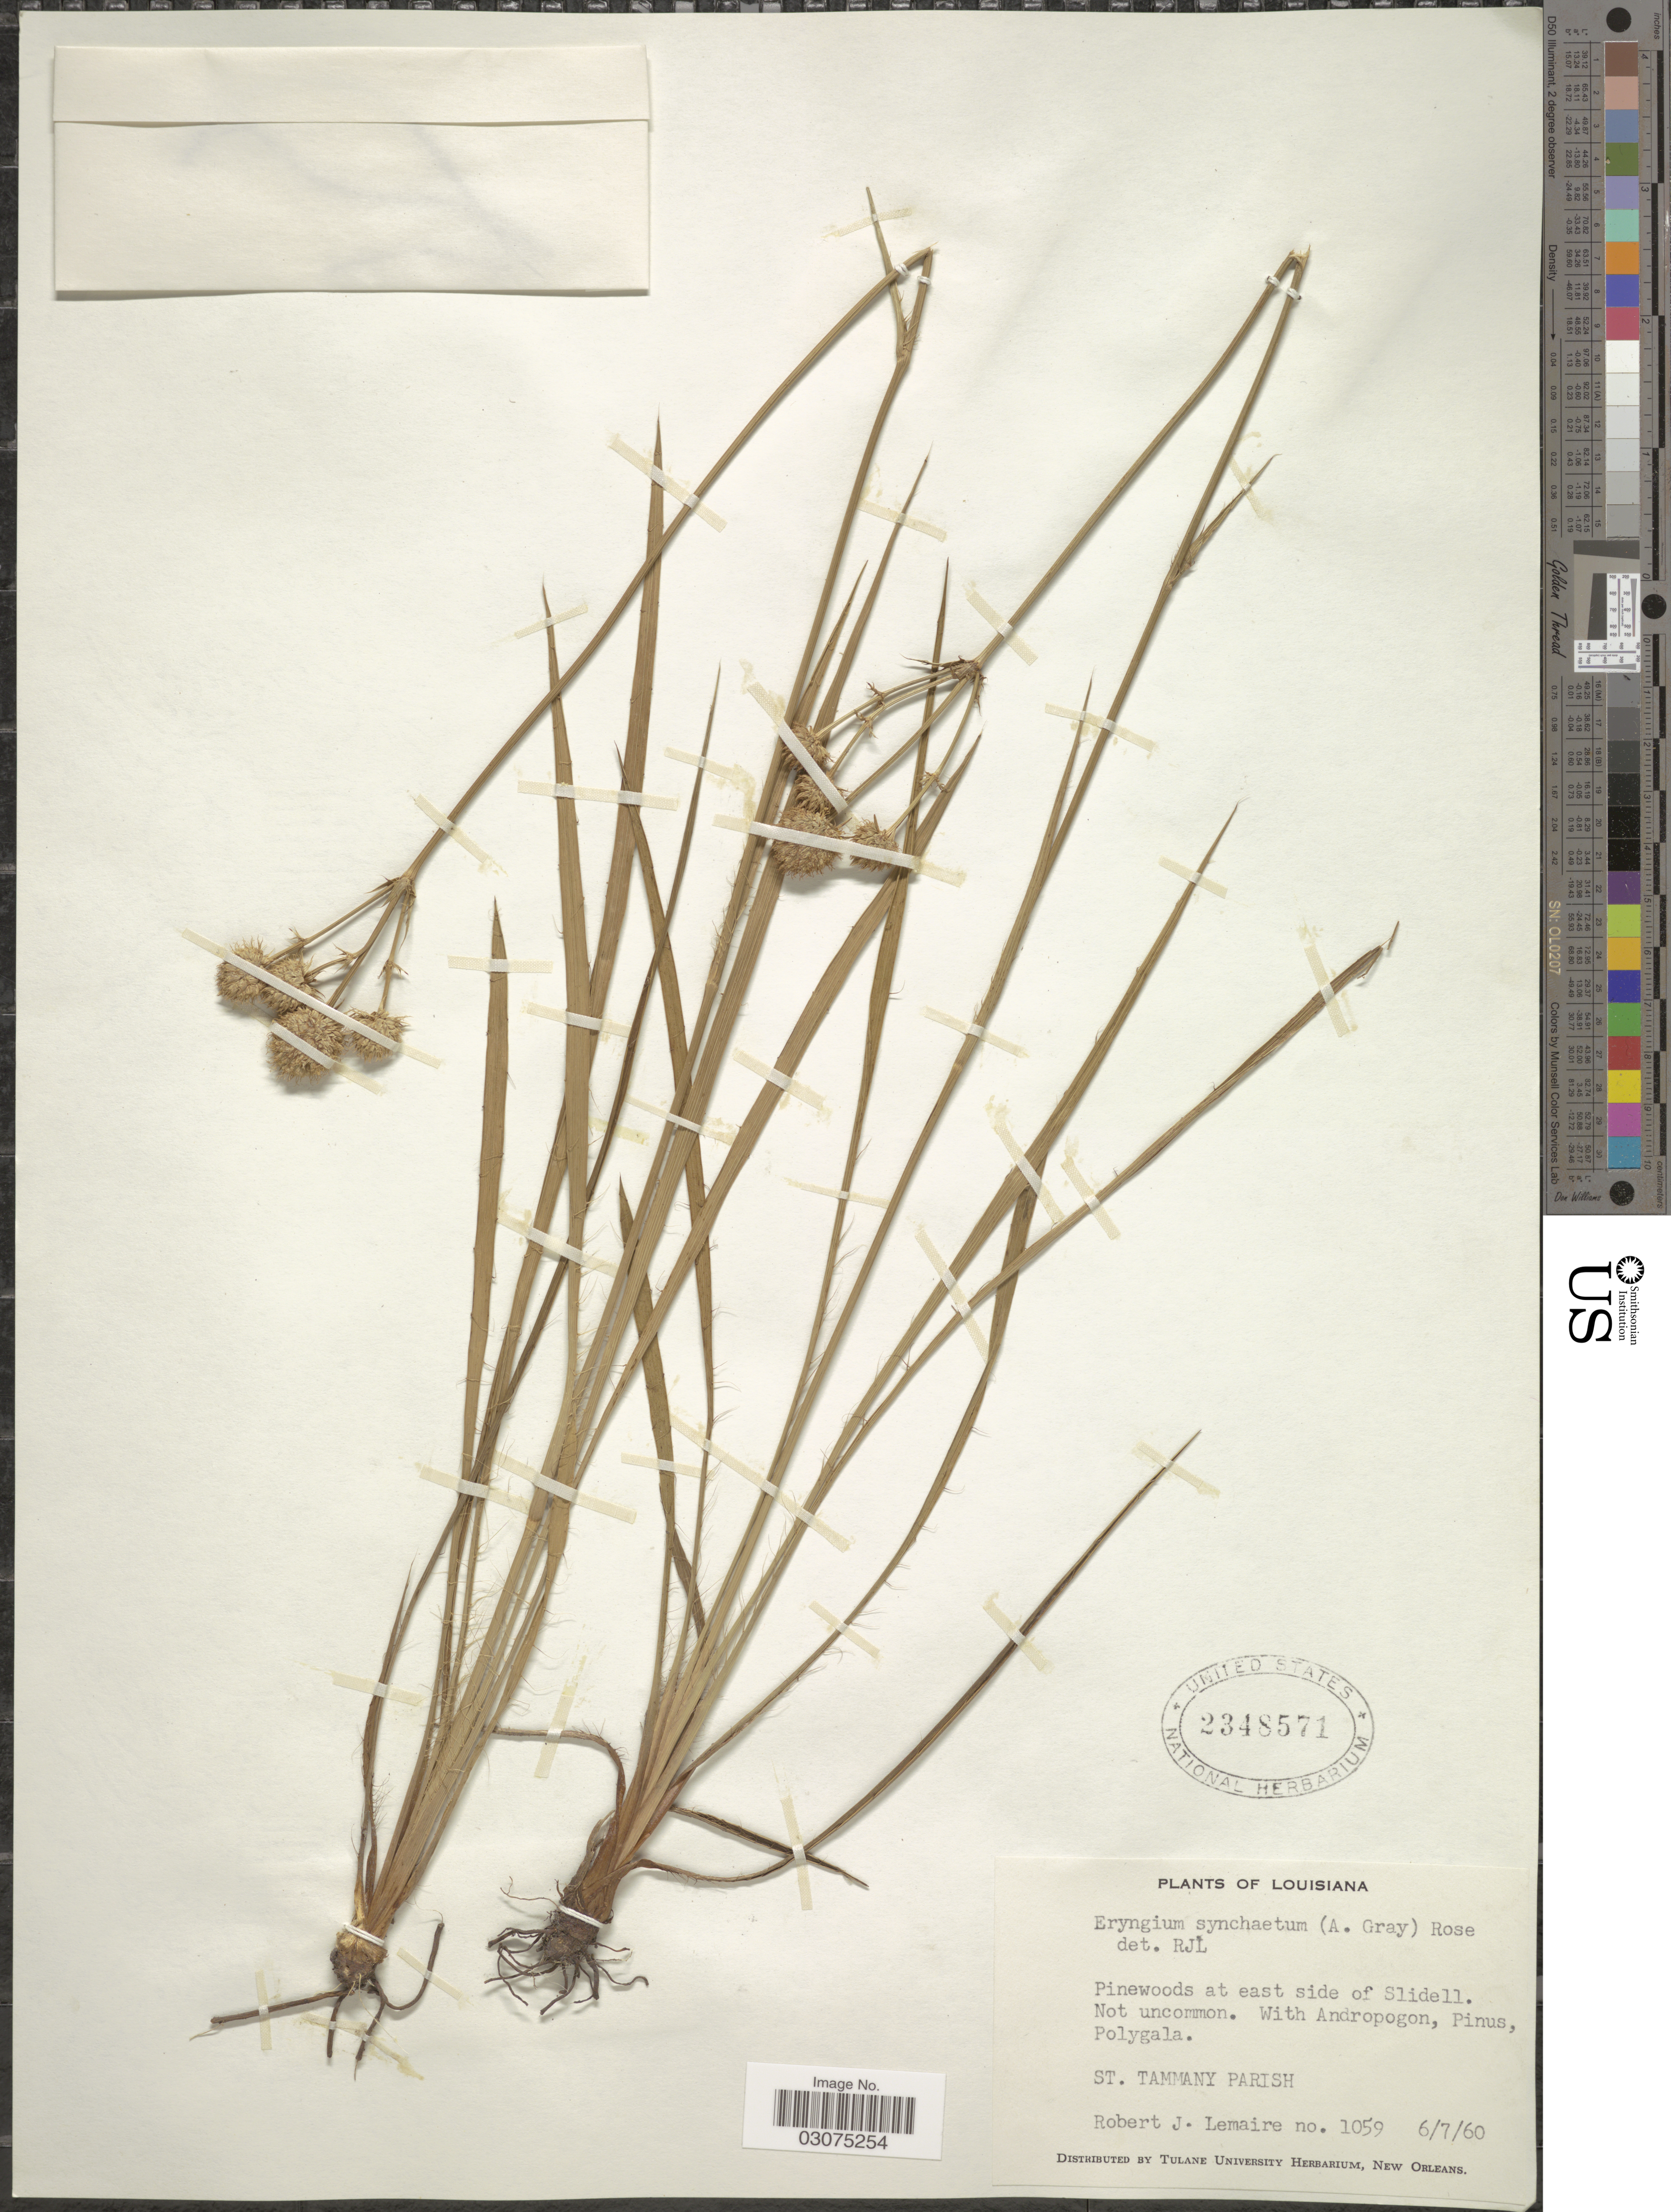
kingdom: Plantae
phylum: Tracheophyta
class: Magnoliopsida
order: Apiales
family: Apiaceae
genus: Eryngium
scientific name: Eryngium yuccifolium var. synchaetum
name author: A. Gray ex J.M. Coult. & Rose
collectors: R. J. Lemaire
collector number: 1059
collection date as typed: Transcribed d/m/y: 7/6/60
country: United States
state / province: Louisiana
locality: Pinewoods at east side of Slidell. St. Tammany Parish.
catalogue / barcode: US 2348571